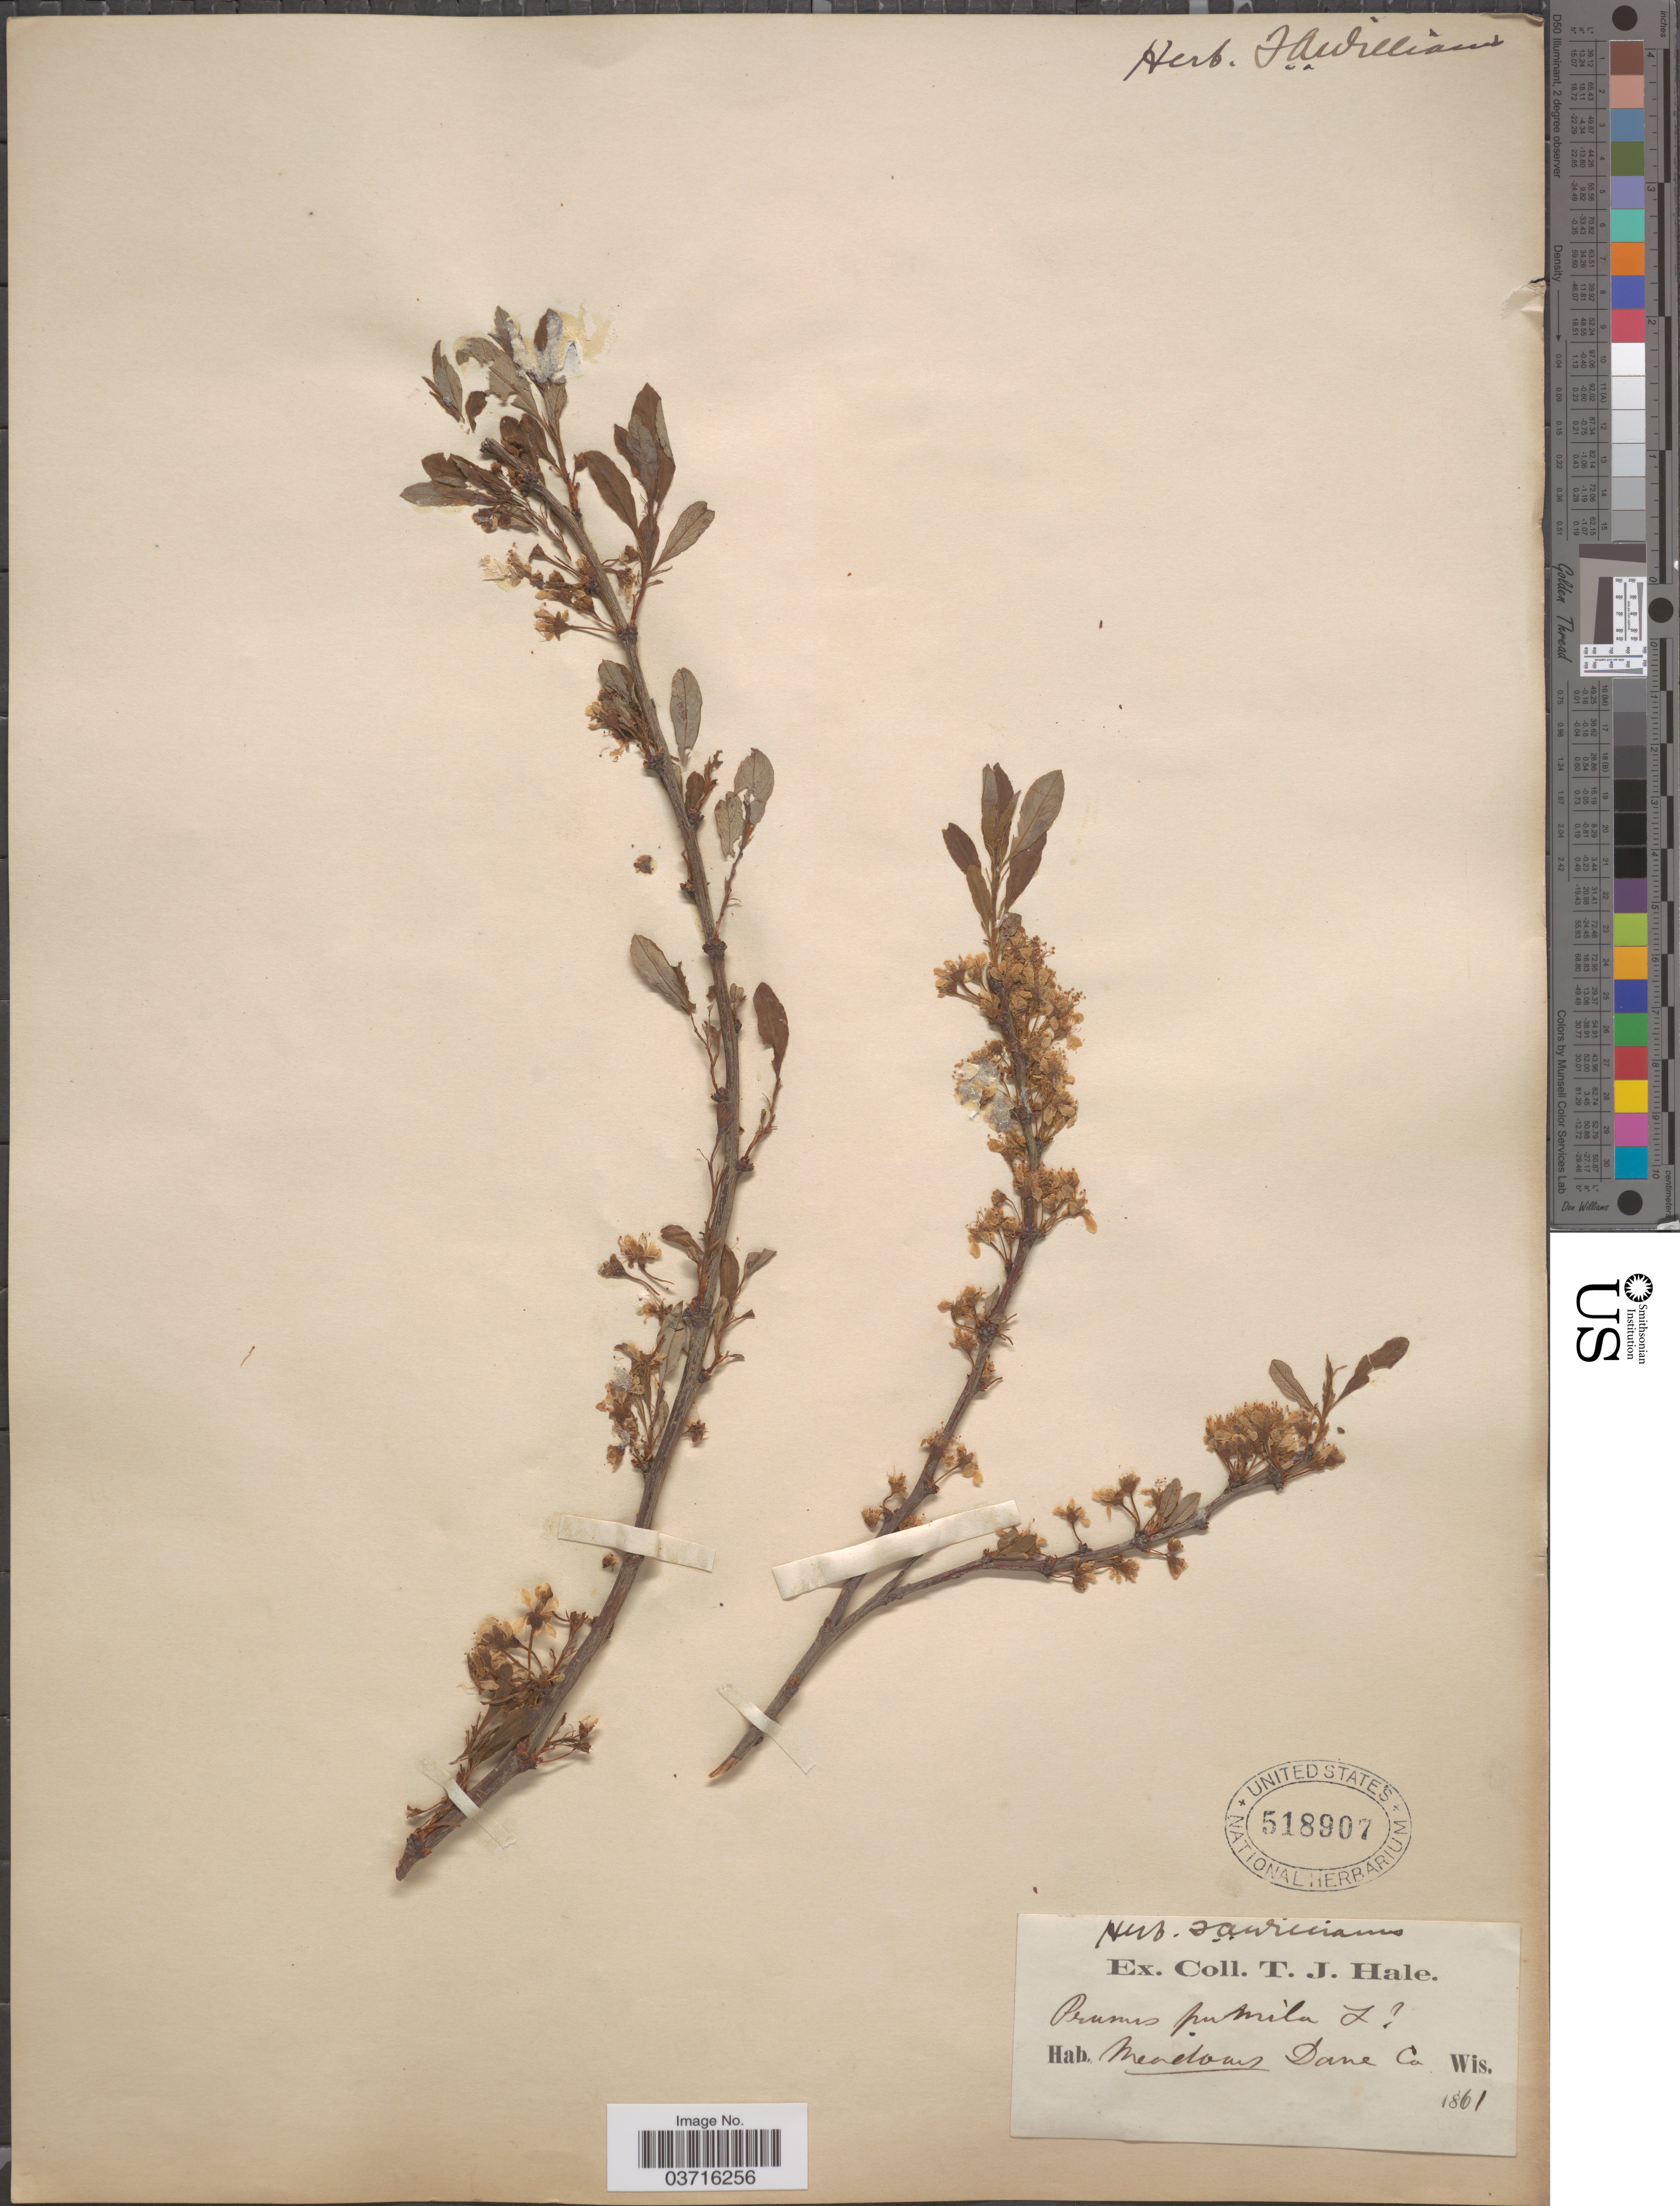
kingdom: Plantae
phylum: Tracheophyta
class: Magnoliopsida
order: Rosales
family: Rosaceae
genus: Prunus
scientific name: Prunus pumila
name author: L.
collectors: T. Hale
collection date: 1861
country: United States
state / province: Wisconsin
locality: Meadows Dane Co.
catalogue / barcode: US 518907